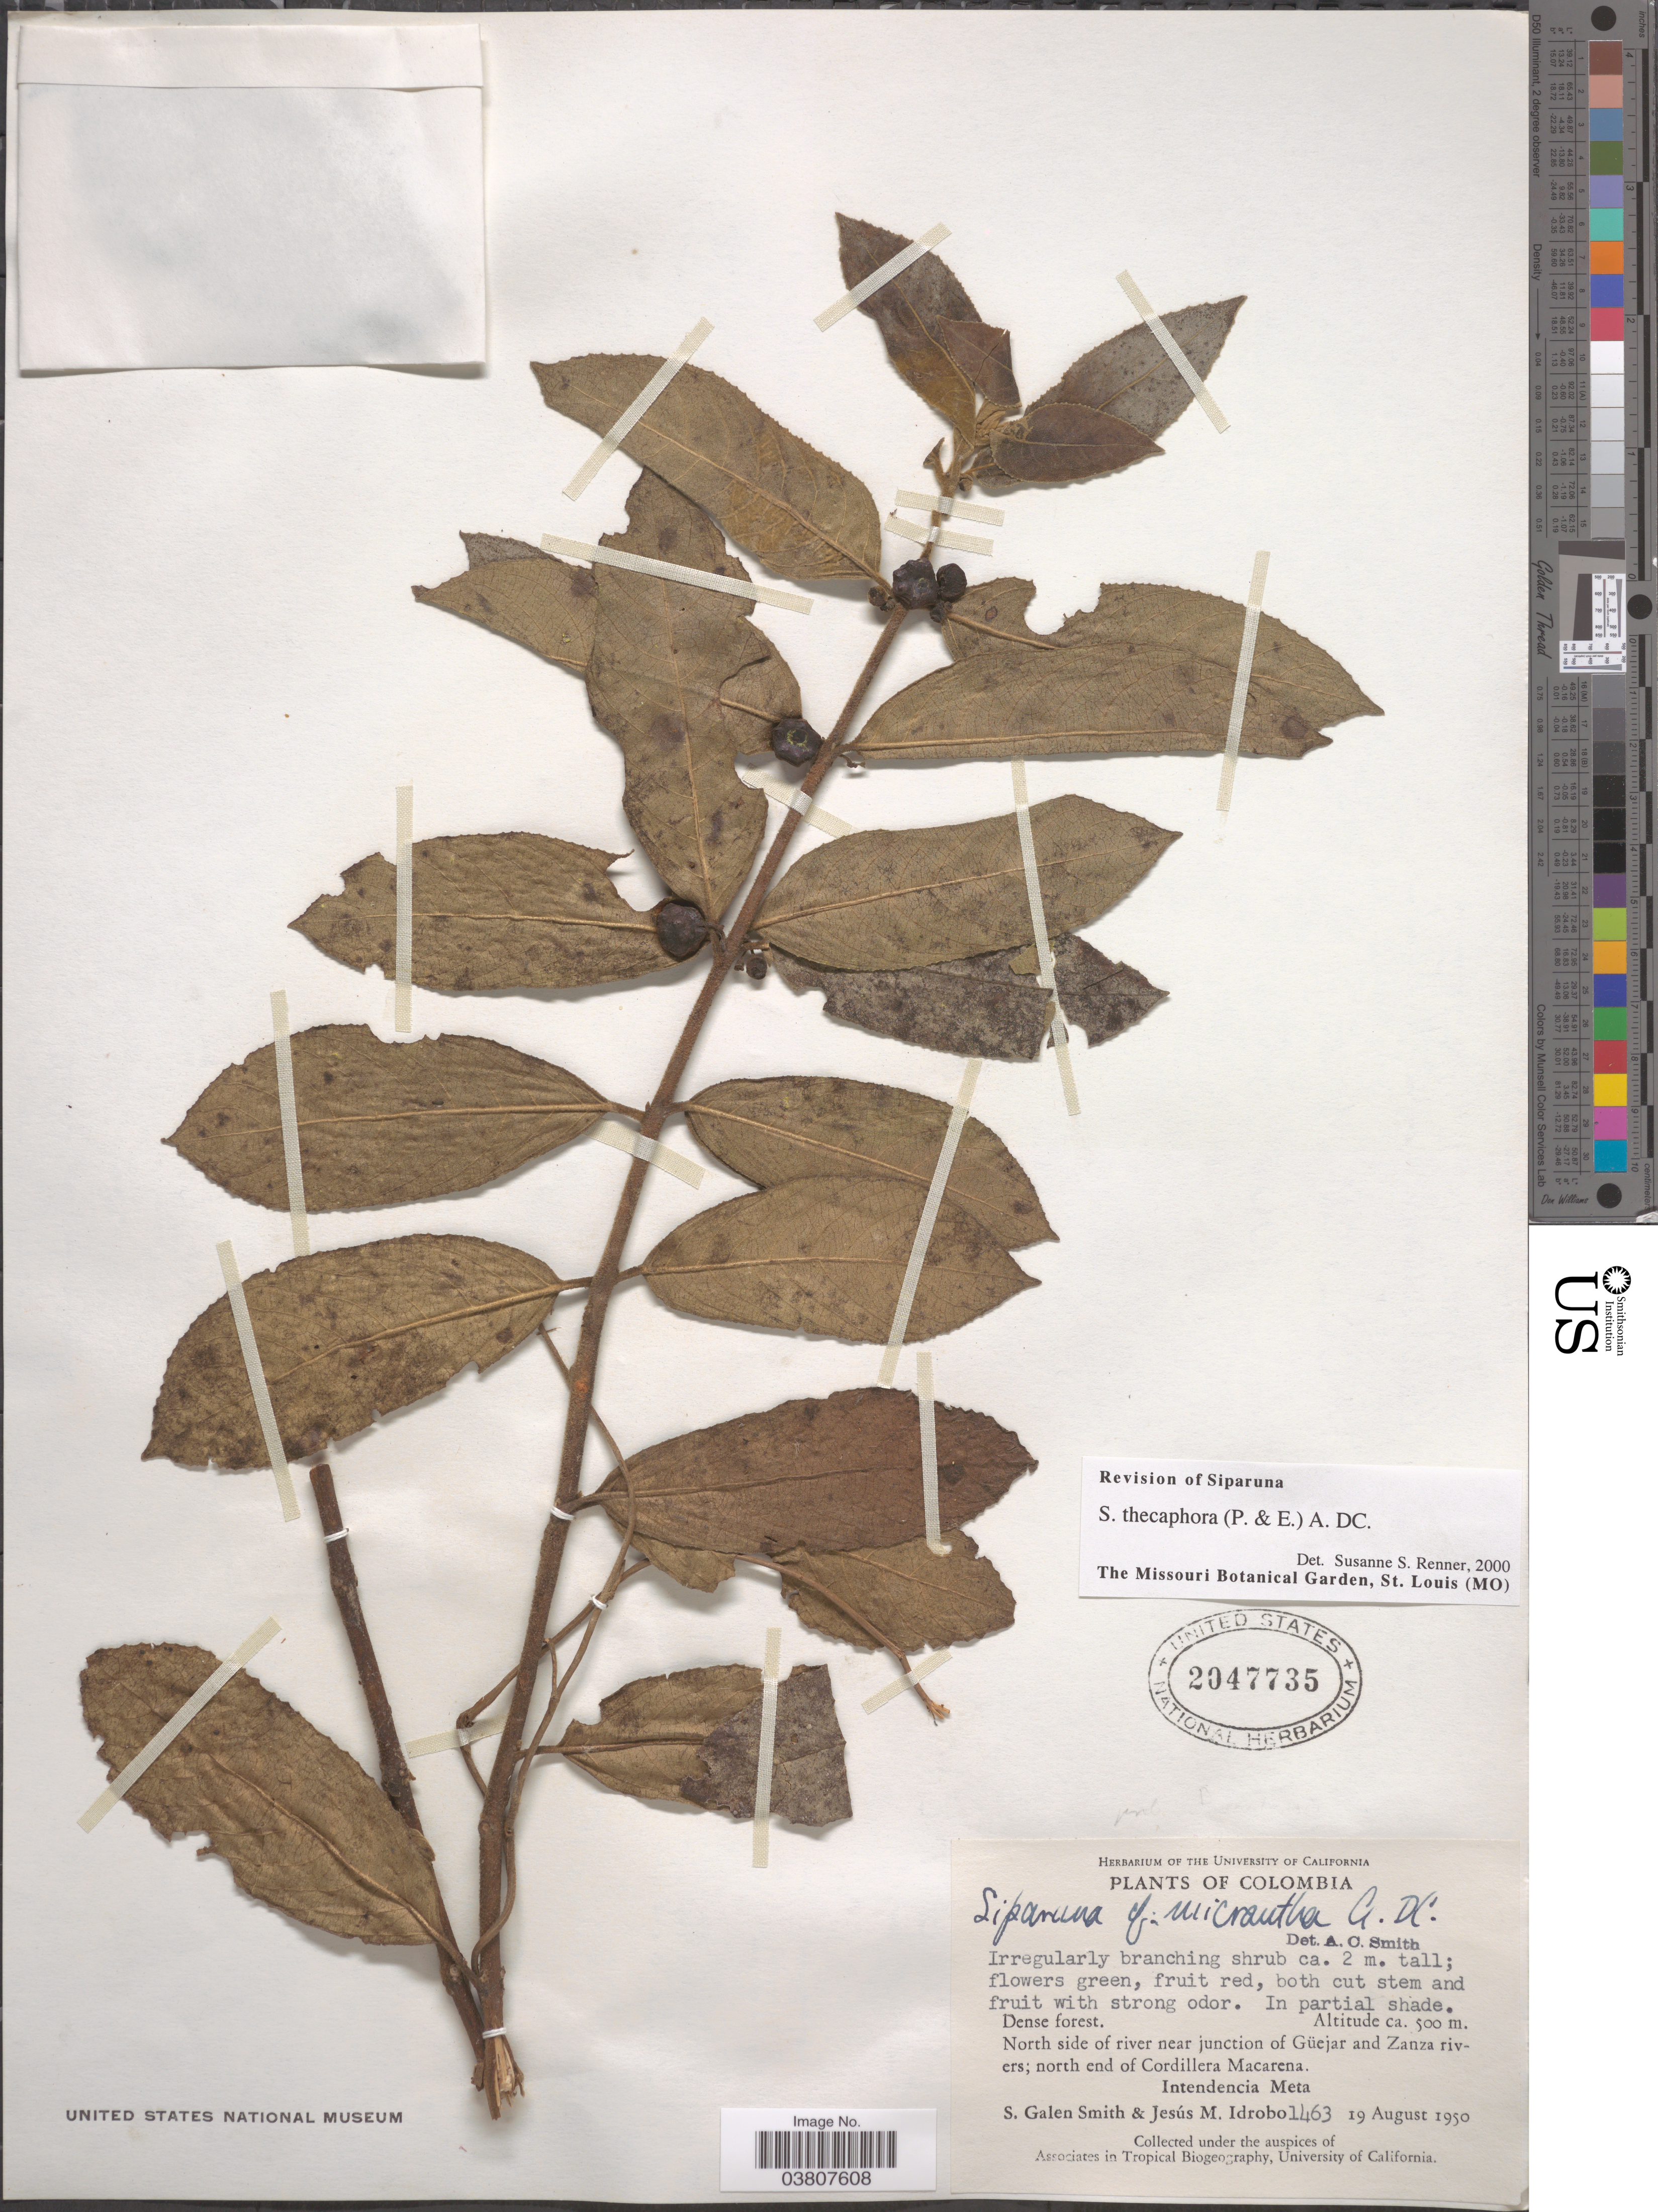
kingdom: Plantae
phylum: Tracheophyta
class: Magnoliopsida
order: Laurales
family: Siparunaceae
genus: Siparuna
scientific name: Siparuna thecaphora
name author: (Poepp. & Endl.) A. DC.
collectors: S. G. Smith & J. M. Idrobo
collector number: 1463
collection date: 1950-08-19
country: Colombia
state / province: Meta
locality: North side of river near junction of Güejar and Zanza rivers; north end of Cordillera Macarena. Intendencia Meta.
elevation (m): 500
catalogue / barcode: US 2047735